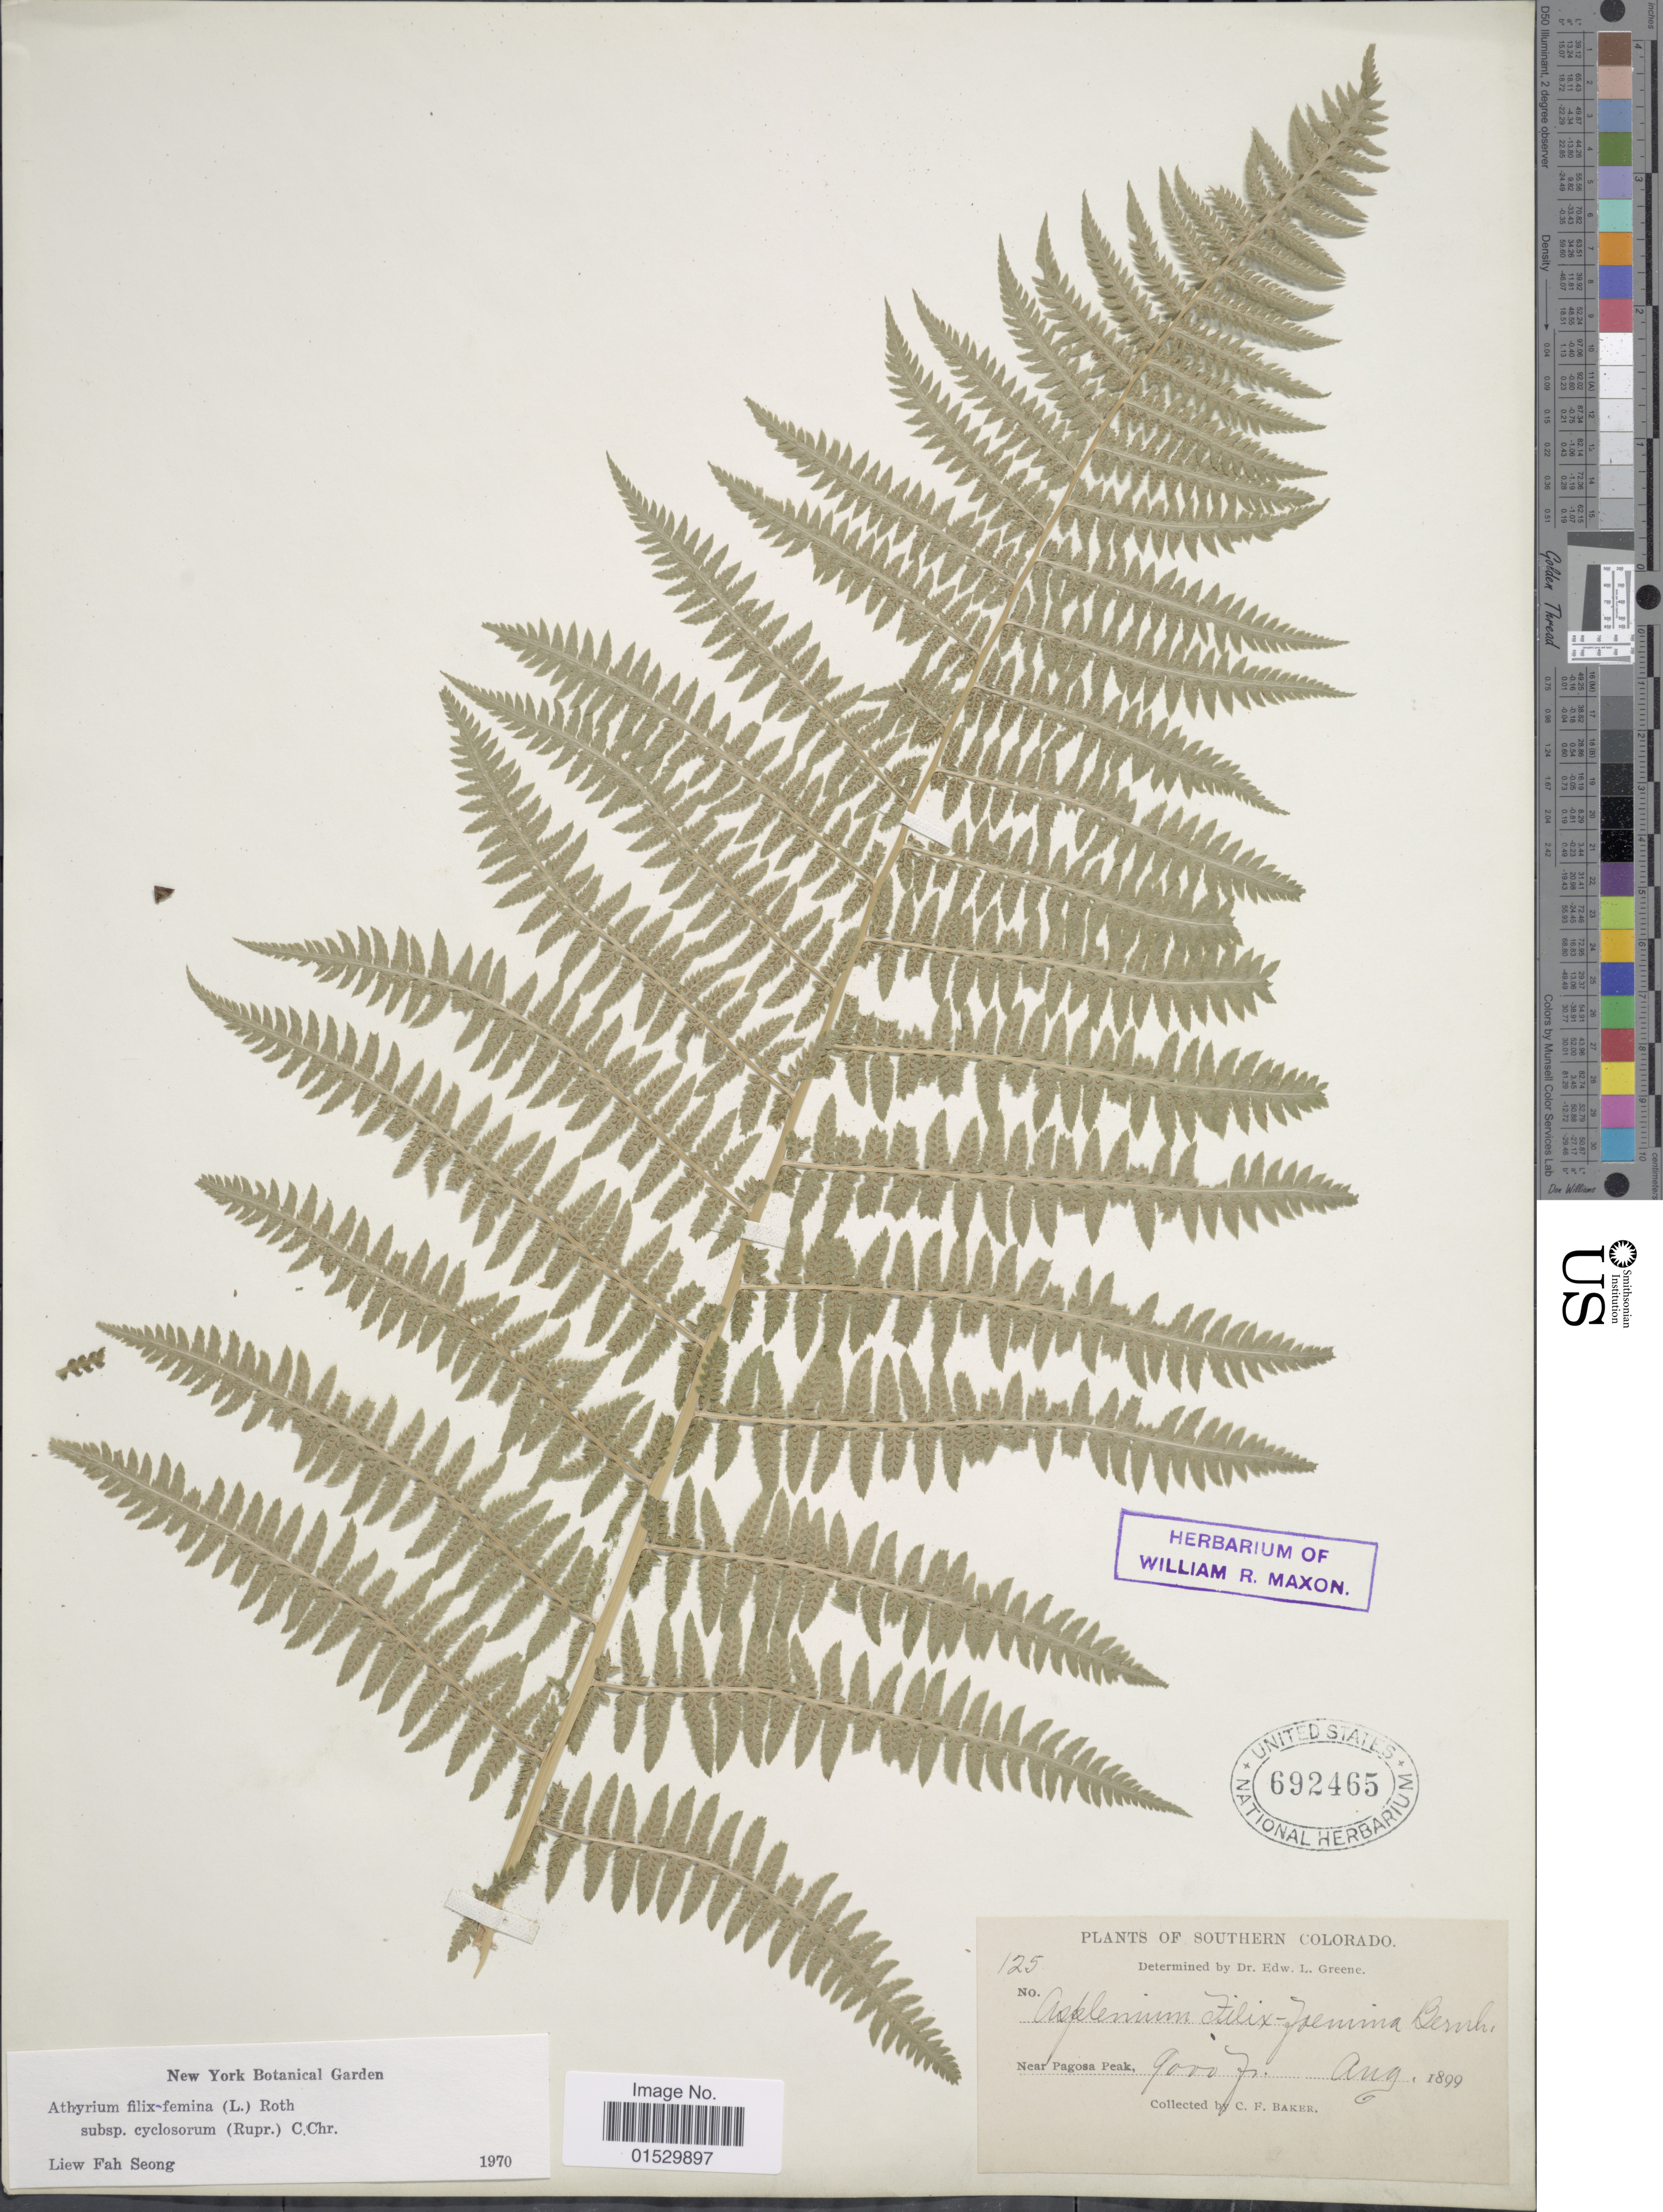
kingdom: Plantae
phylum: Tracheophyta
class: Polypodiopsida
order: Polypodiales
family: Athyriaceae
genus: Athyrium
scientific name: Athyrium filix-femina subsp. cyclosorum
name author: (Rupr.) C. Chr.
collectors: C. F. Baker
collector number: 125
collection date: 1899-08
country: United States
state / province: Colorado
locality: Southern Colorado, Near Pagosa Peak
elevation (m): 2743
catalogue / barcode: US 692465